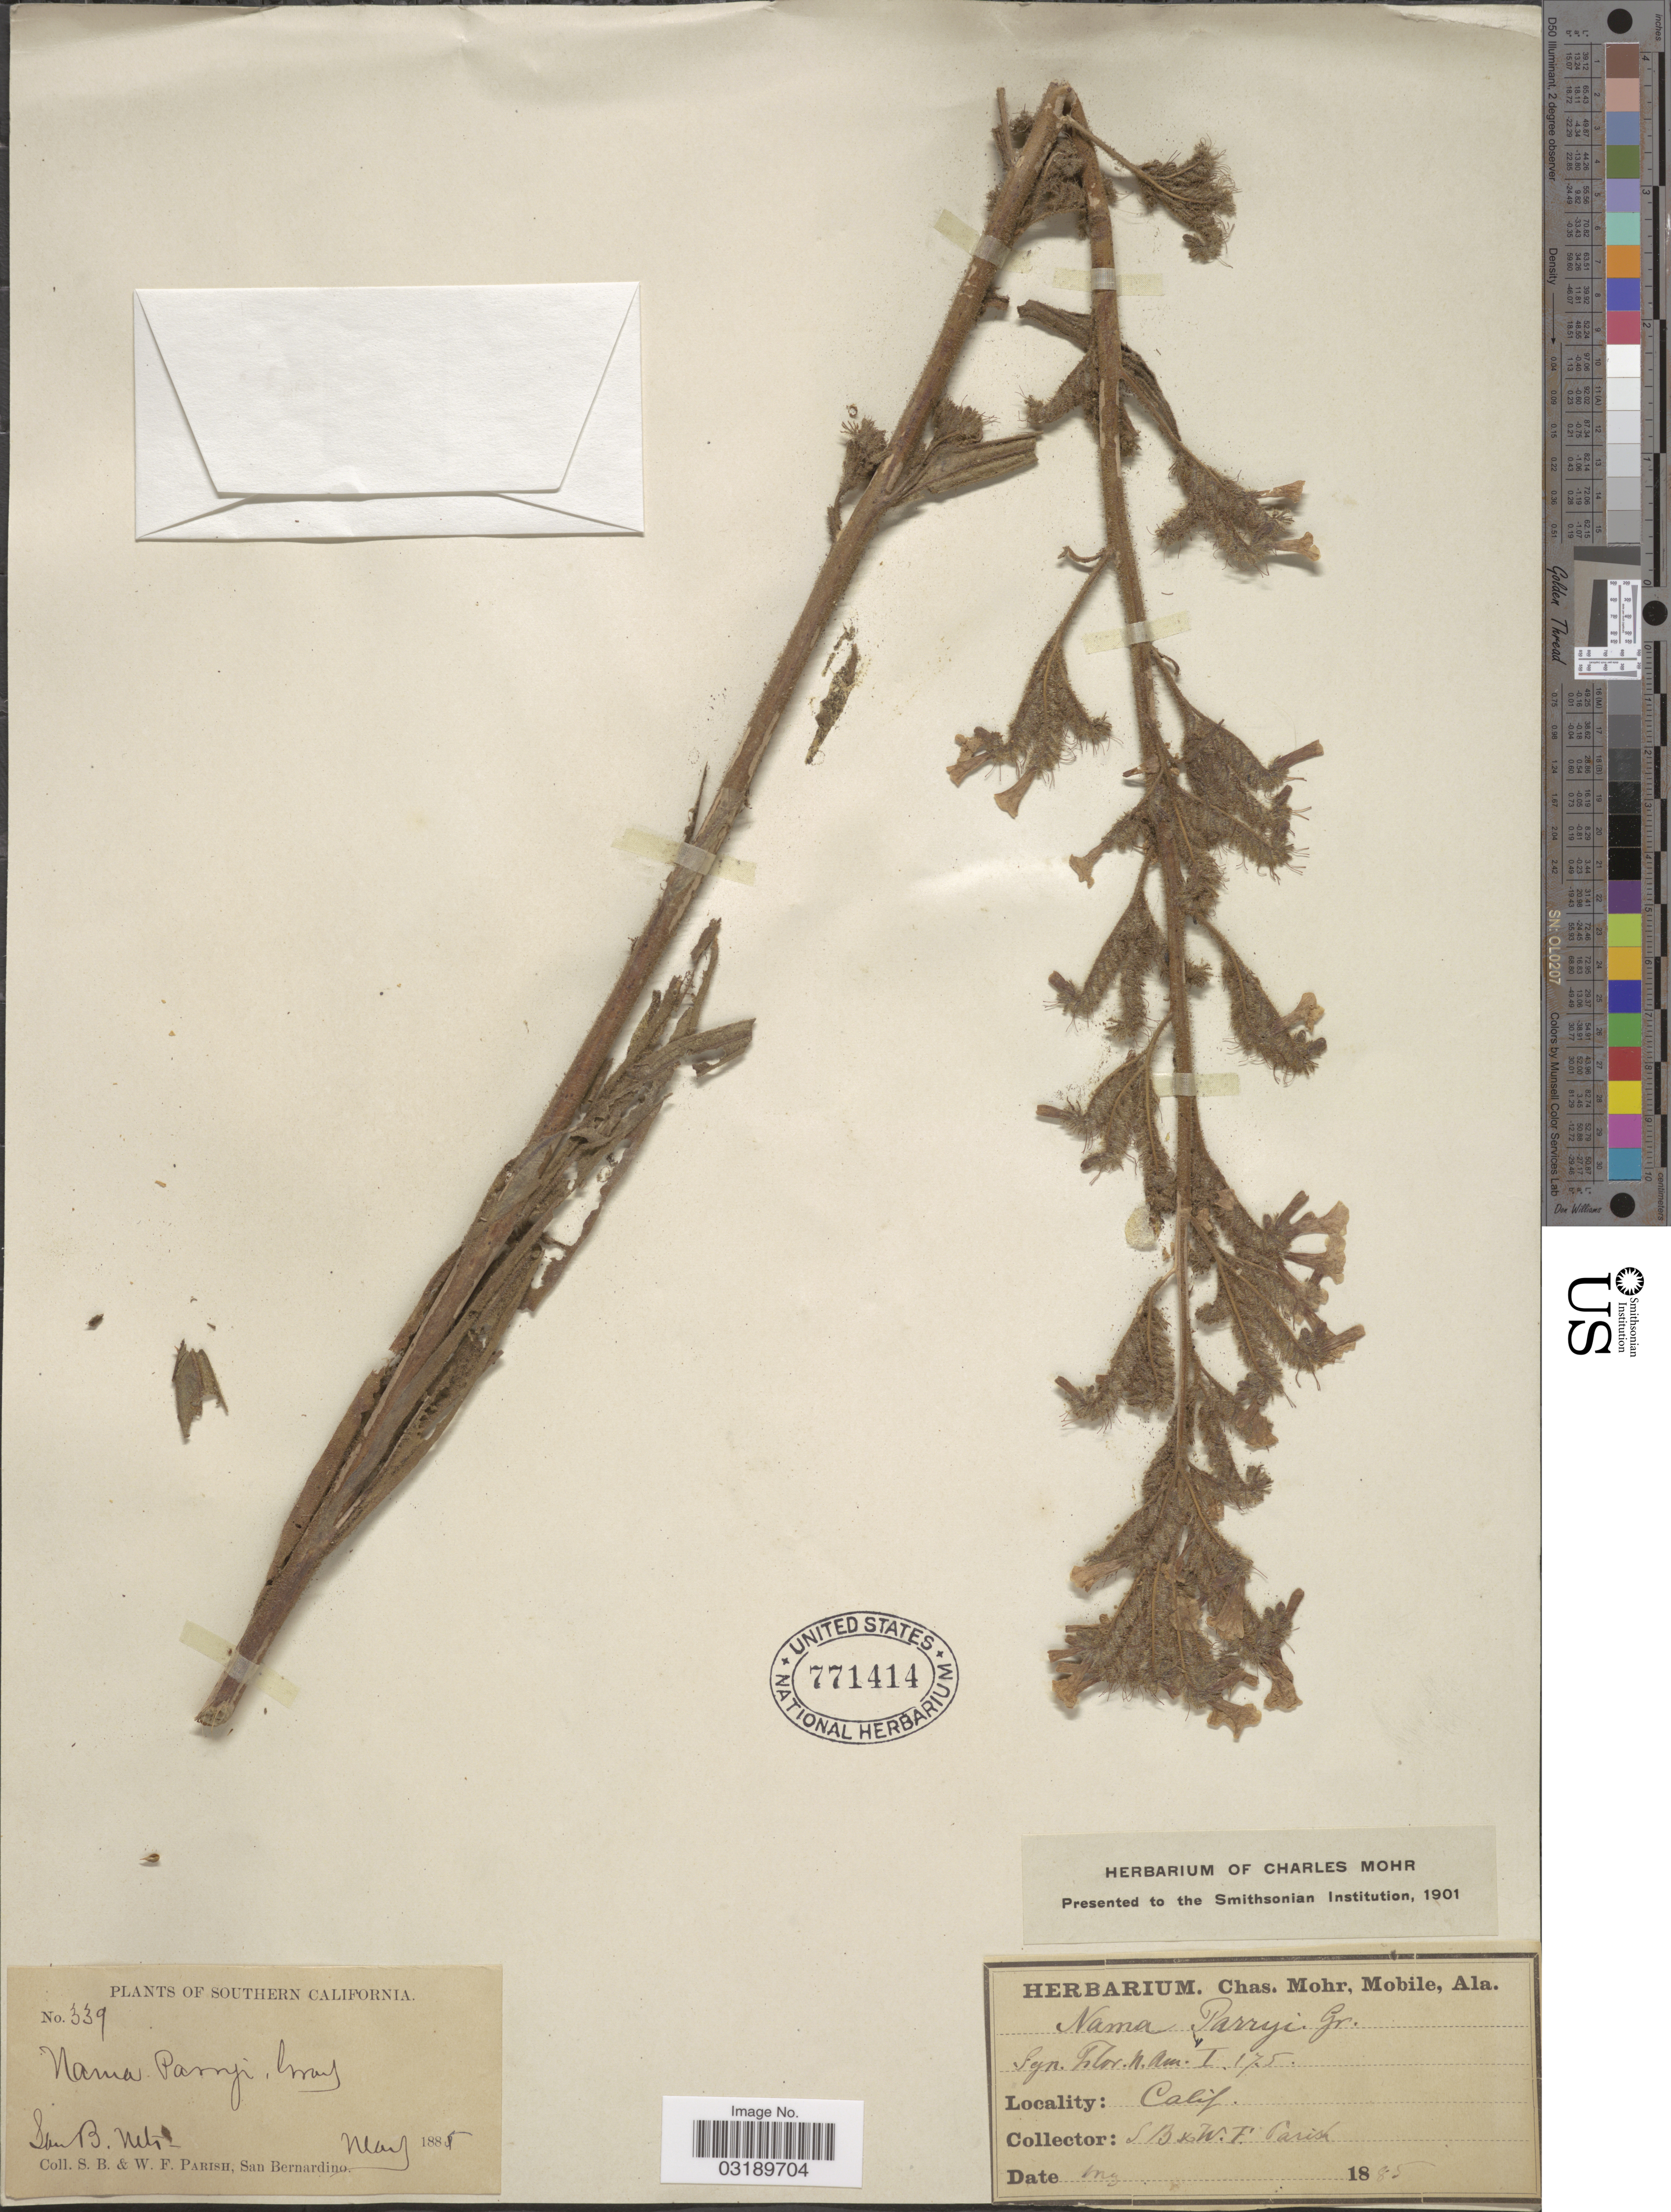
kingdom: Plantae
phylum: Tracheophyta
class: Magnoliopsida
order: Boraginales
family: Namaceae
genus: Eriodictyon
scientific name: Eriodictyon parryi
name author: A. Gray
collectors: S. B. Parish & W. F. Parish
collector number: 339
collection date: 1885-05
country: United States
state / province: California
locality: San B. Mts.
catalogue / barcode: US 771414